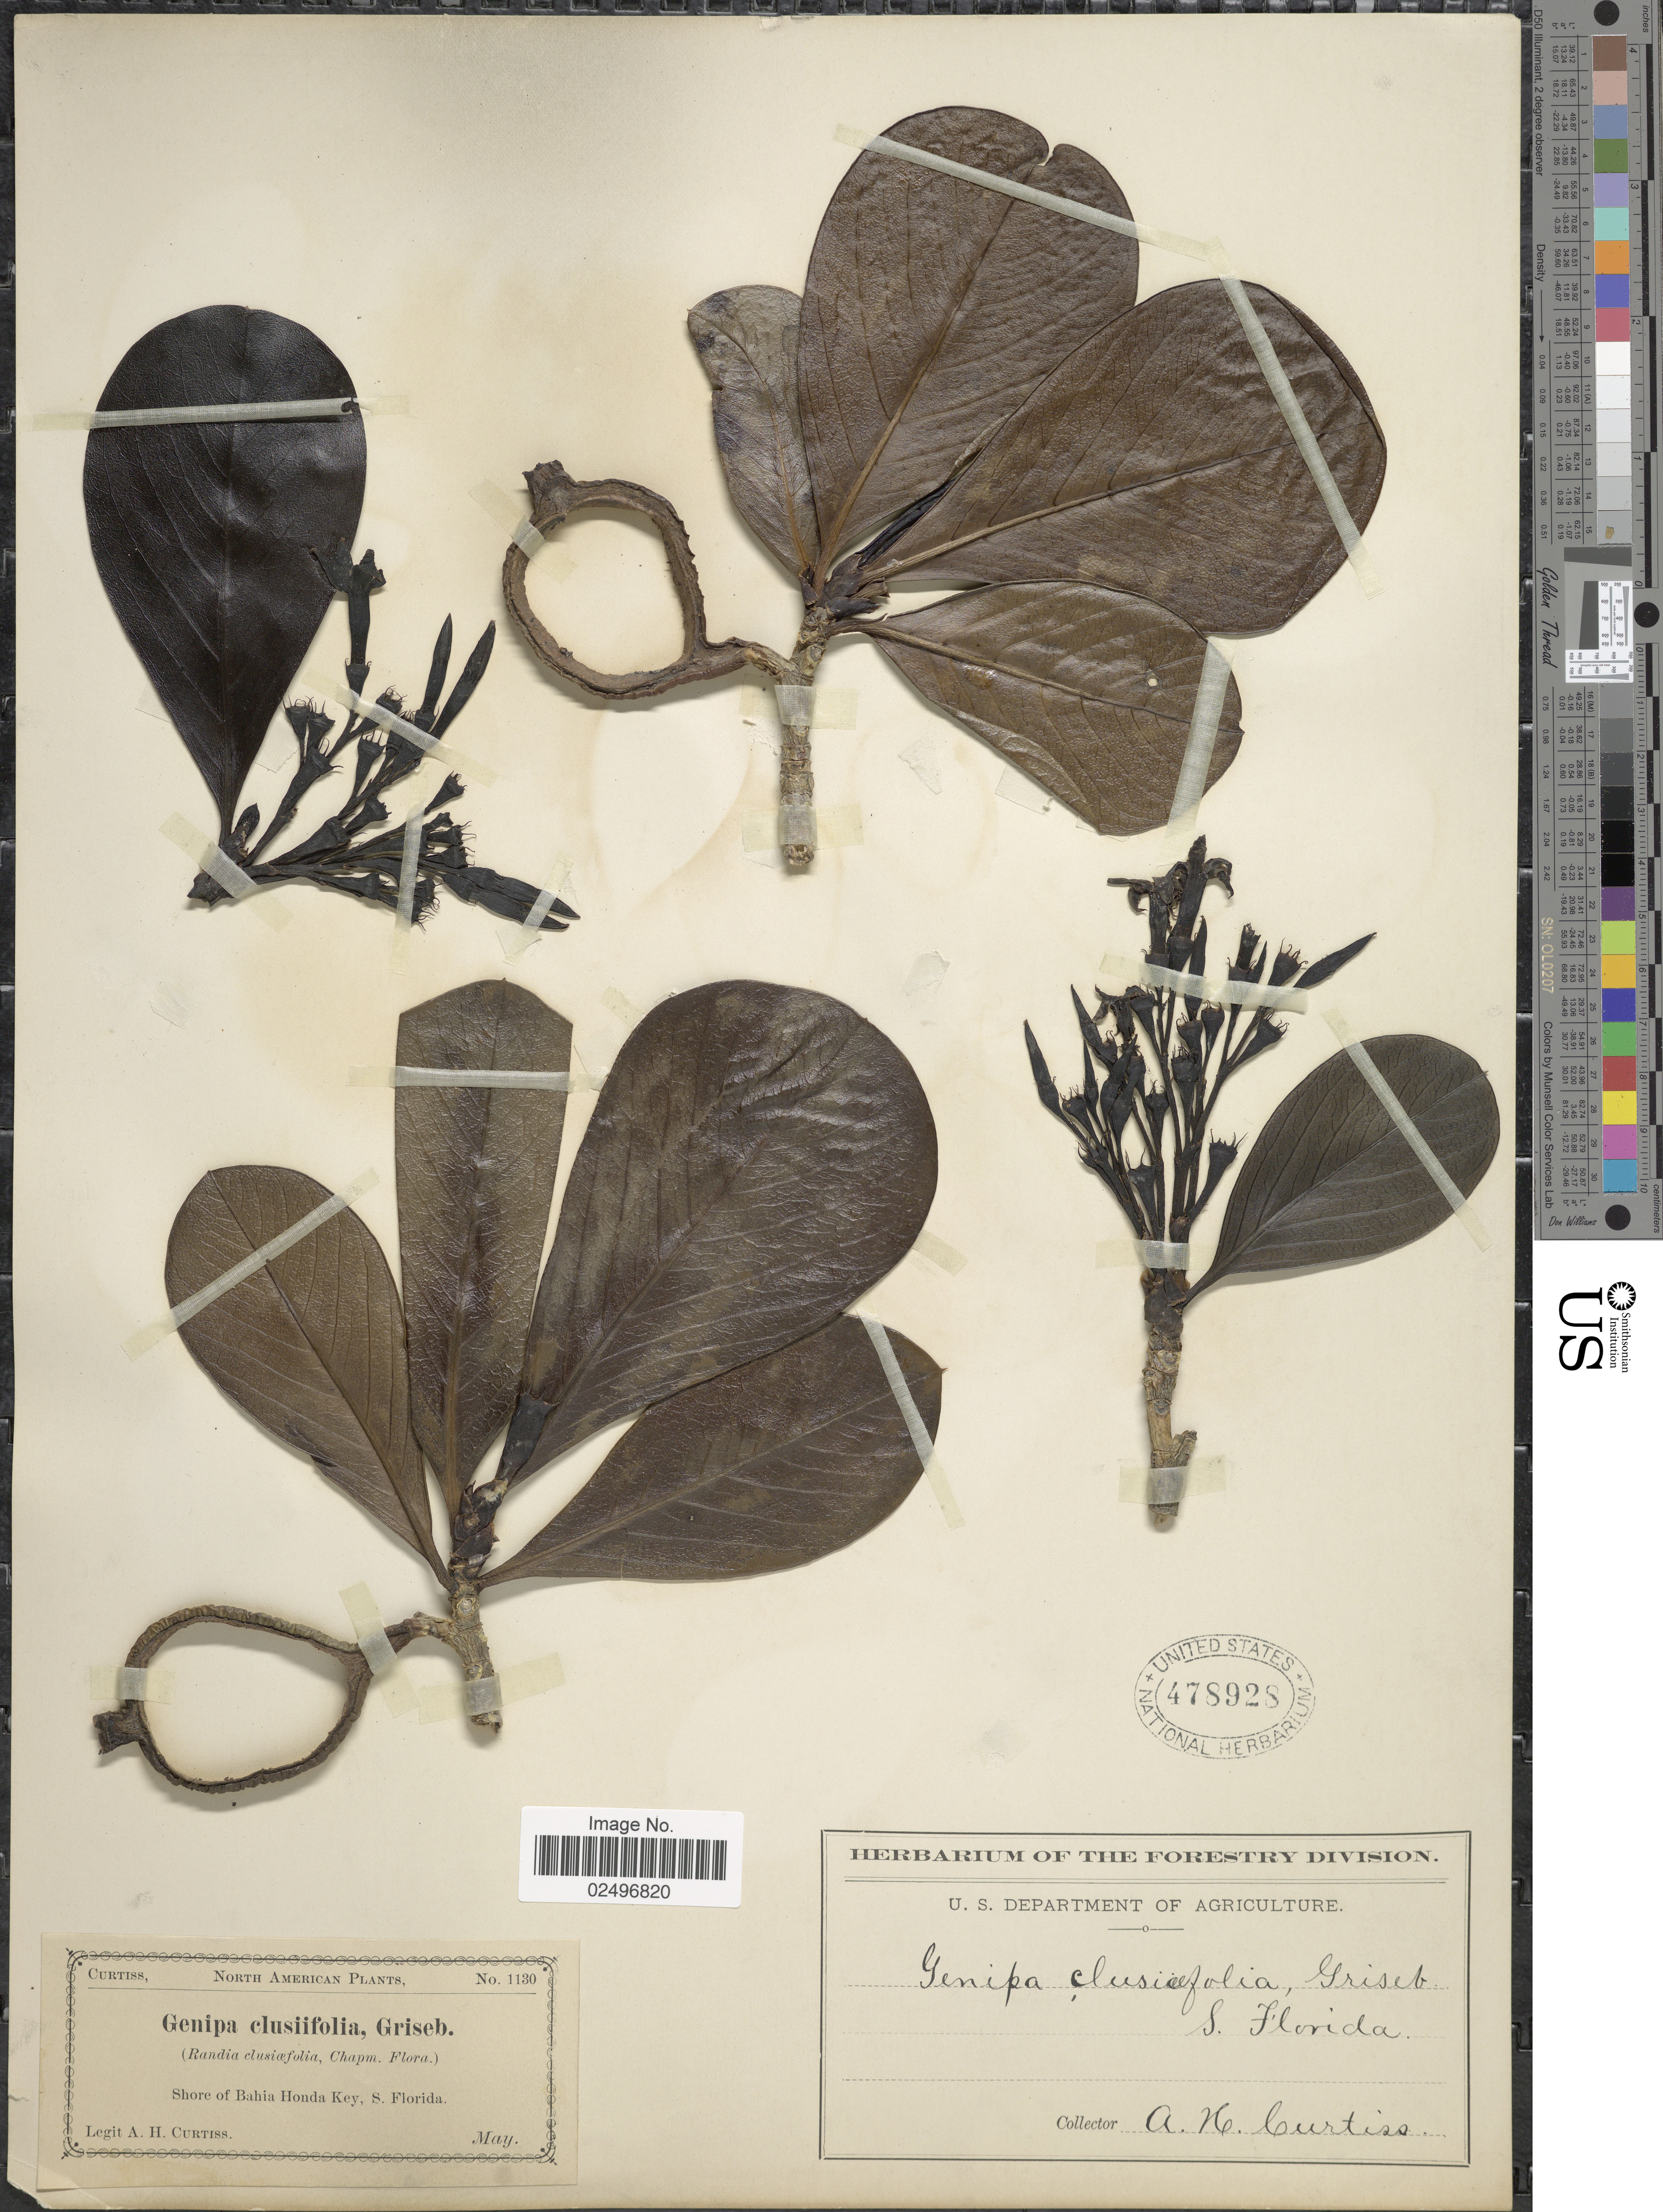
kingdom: Plantae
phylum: Tracheophyta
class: Magnoliopsida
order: Gentianales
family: Rubiaceae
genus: Casasia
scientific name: Casasia clusiifolia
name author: (Jacq.) Urb.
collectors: A. H. Curtiss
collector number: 1130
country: United States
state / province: Florida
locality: Shore of Bahia Honda Key, S. Florida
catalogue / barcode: US 478928